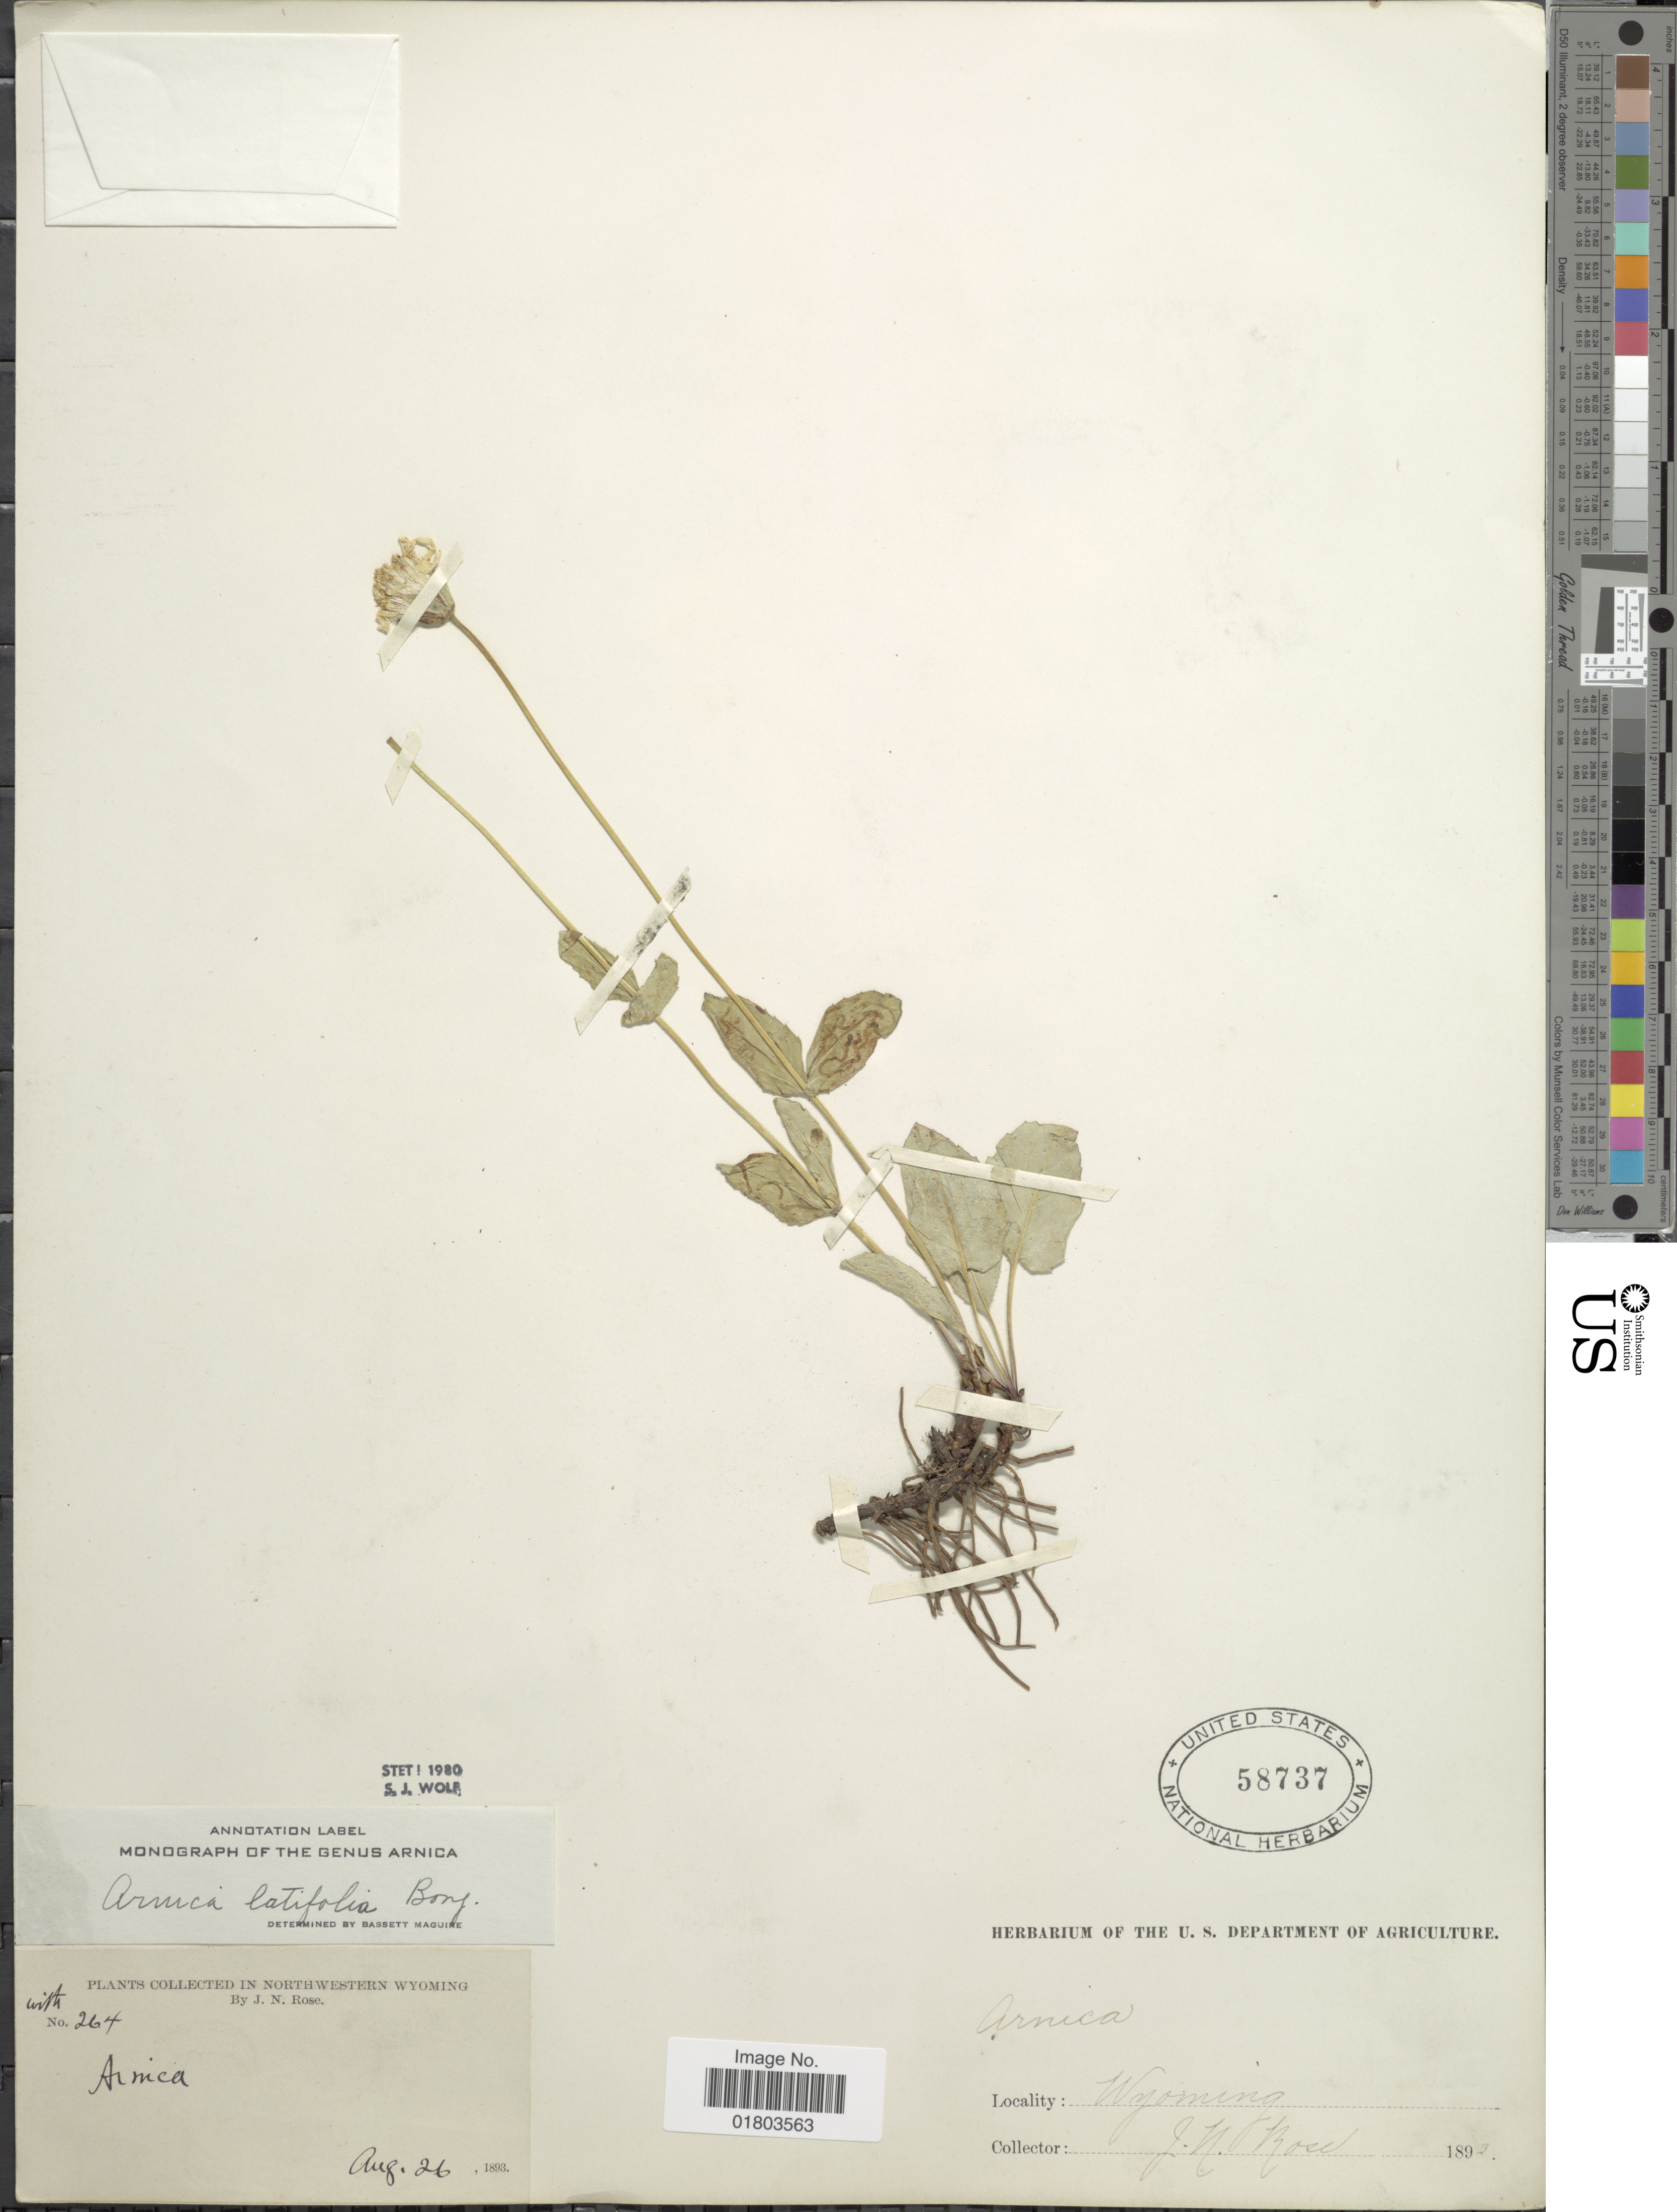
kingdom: Plantae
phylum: Tracheophyta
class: Magnoliopsida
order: Asterales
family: Asteraceae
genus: Arnica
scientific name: Arnica latifolia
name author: Bong.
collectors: J. N. Rose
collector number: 264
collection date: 1893-08-26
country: United States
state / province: Wyoming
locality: In Northwestern Wyoming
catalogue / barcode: US 58737